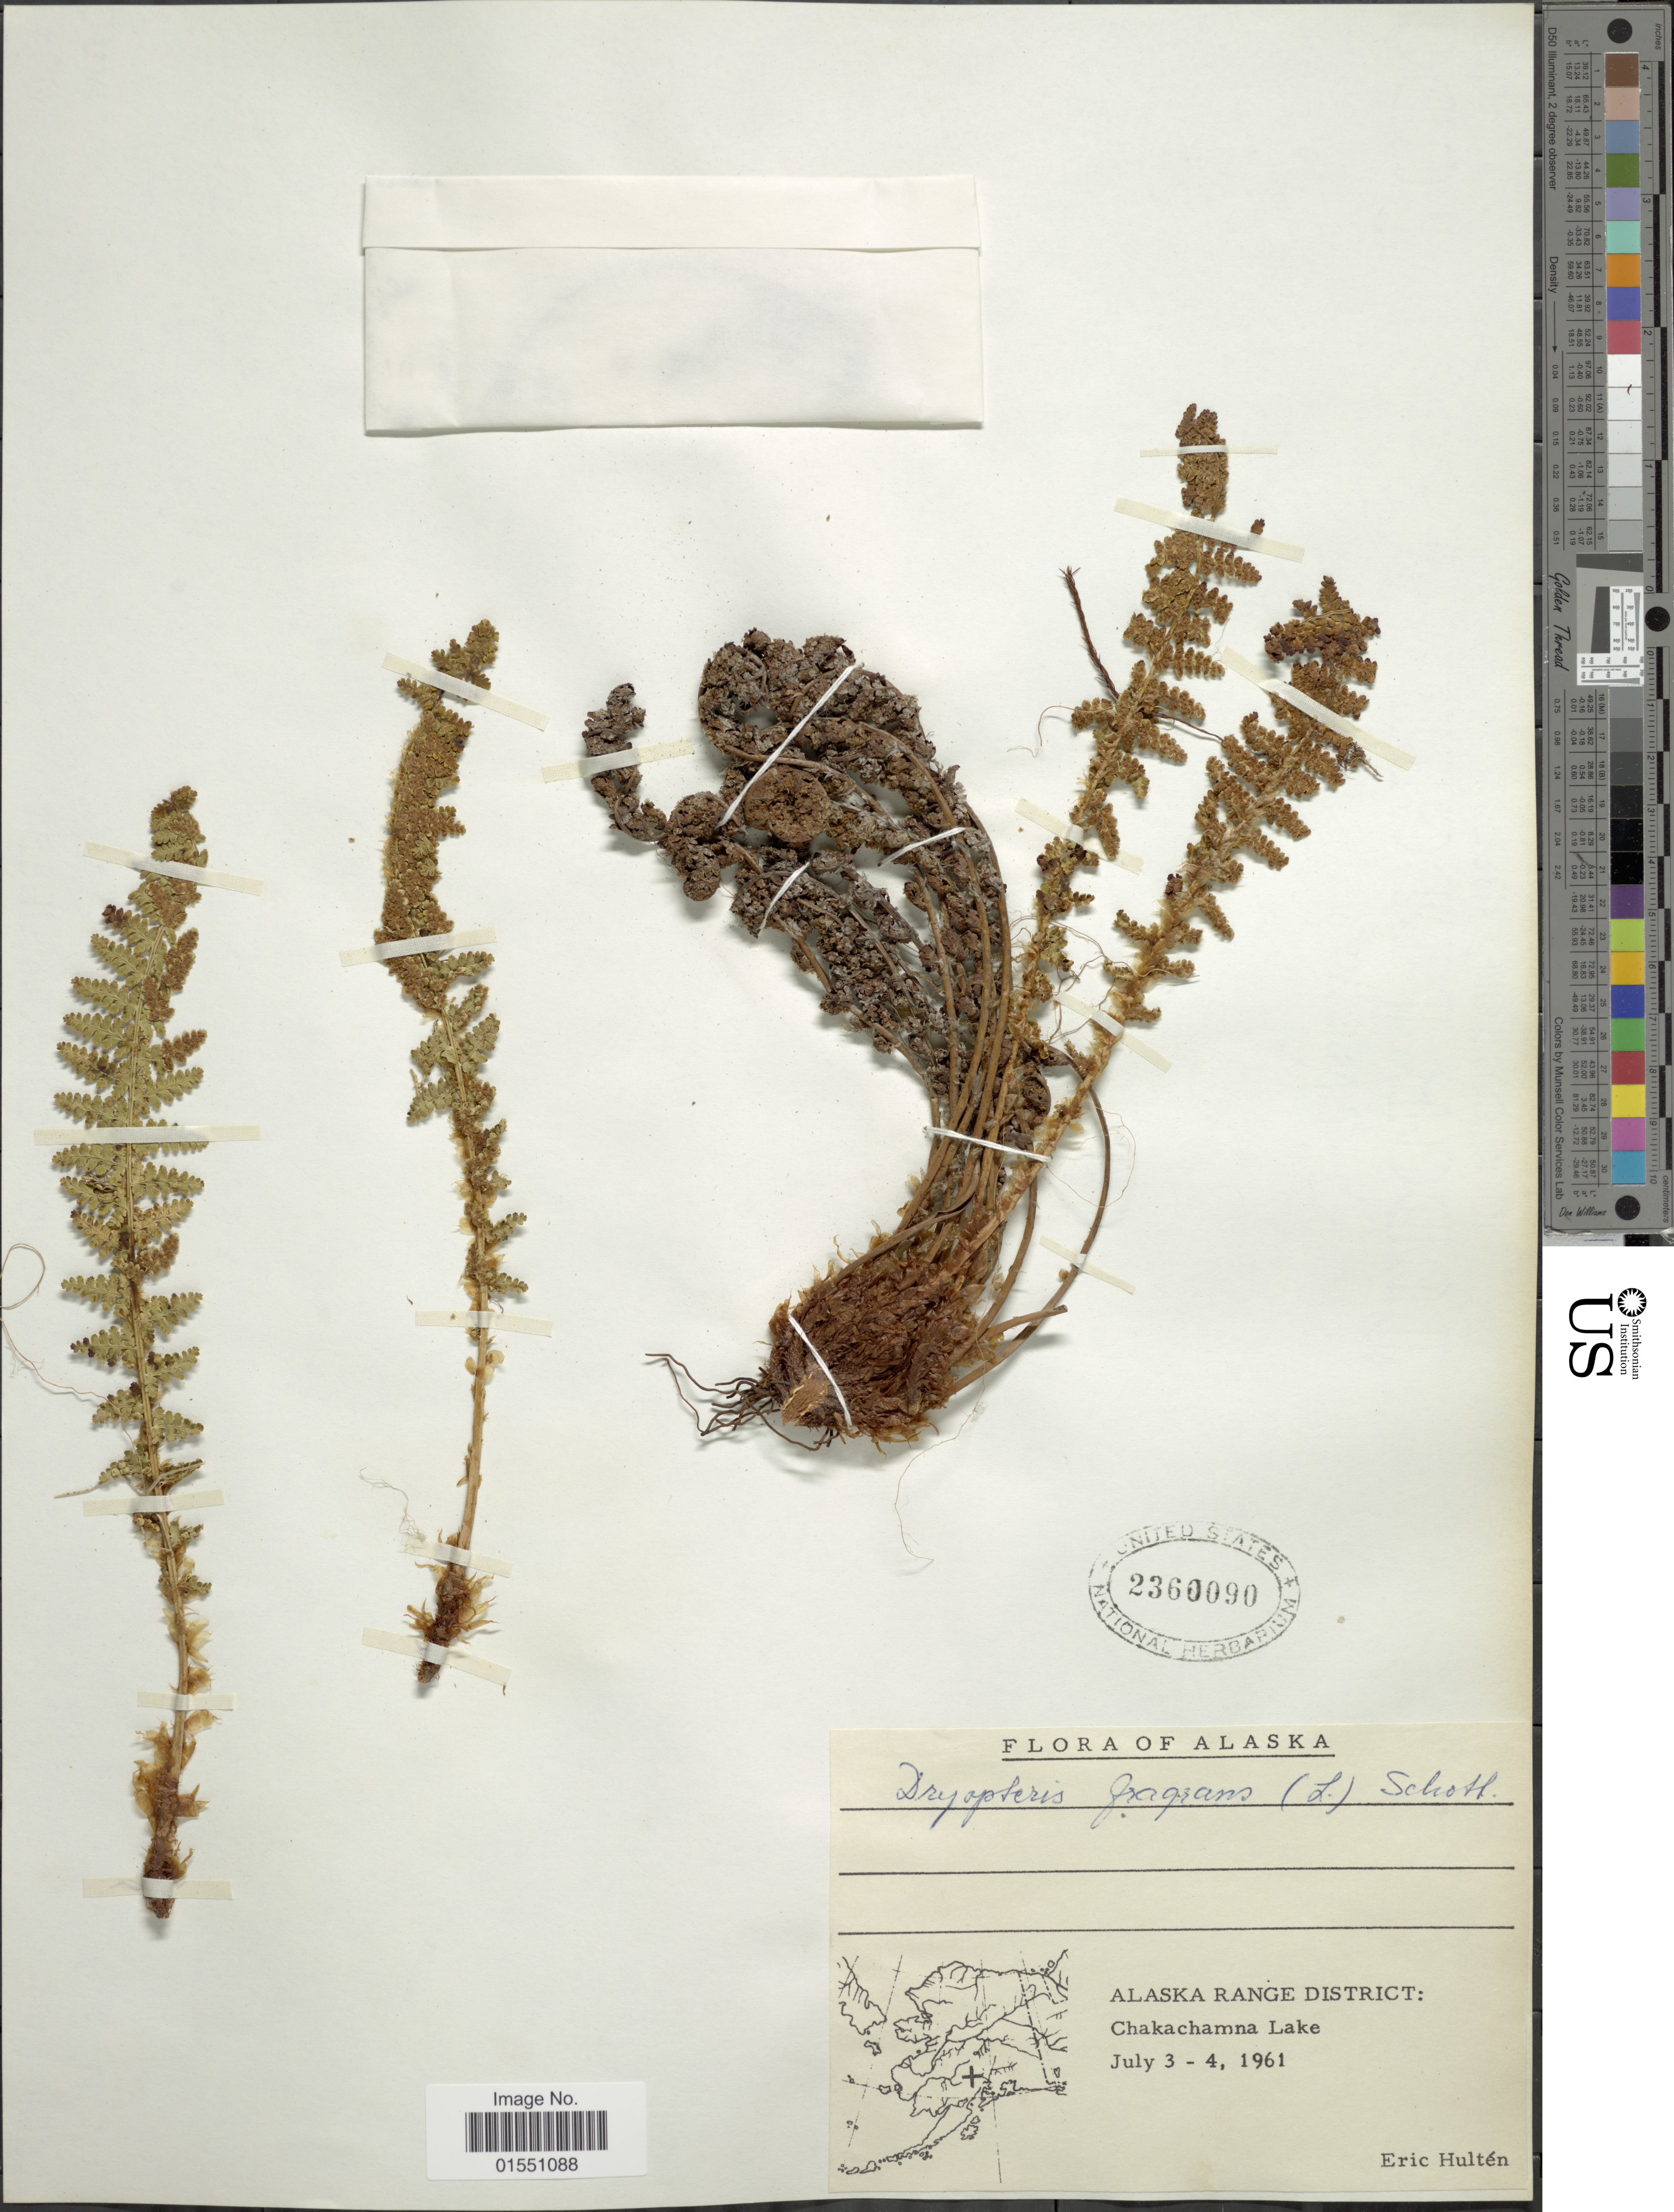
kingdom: Plantae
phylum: Tracheophyta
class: Polypodiopsida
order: Polypodiales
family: Dryopteridaceae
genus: Dryopteris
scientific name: Dryopteris fragrans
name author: (L.) Schott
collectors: E. G. Hultén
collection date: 1961-07-03/1961-07-04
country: United States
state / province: Alaska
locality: Alaska Range District: Chakachamna Lake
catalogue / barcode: US 2360090